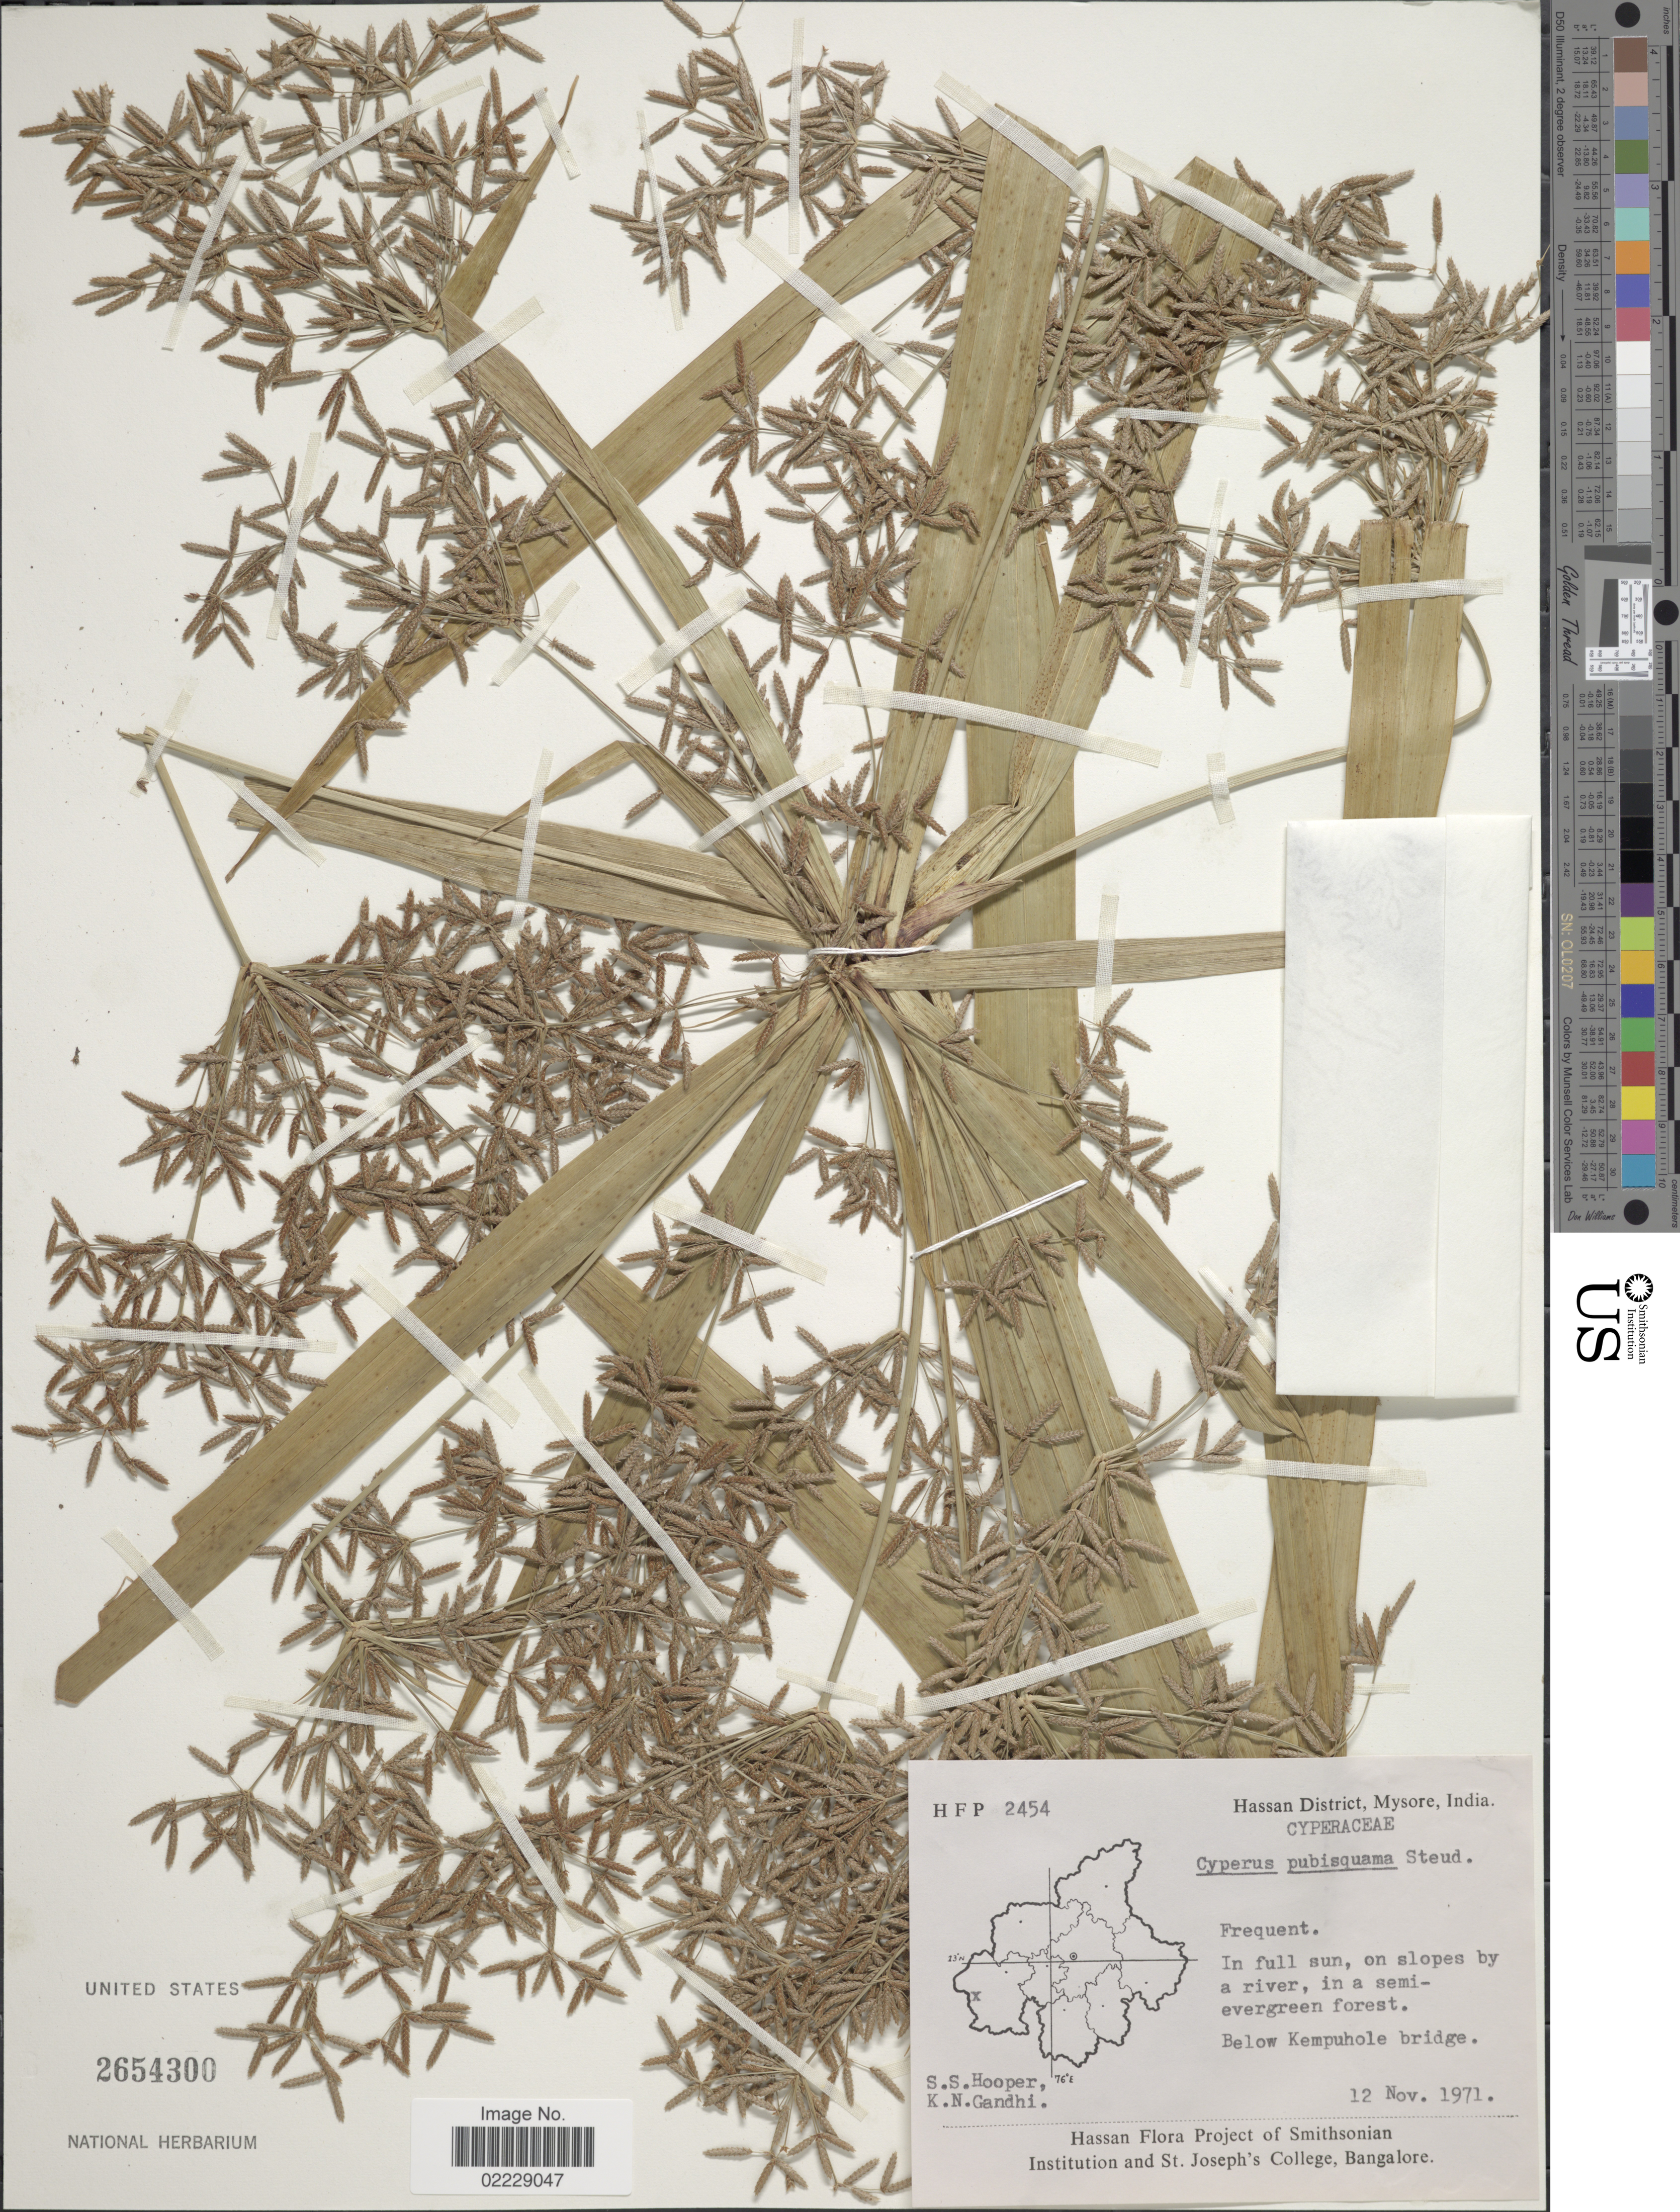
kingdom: Plantae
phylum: Tracheophyta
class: Liliopsida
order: Poales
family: Cyperaceae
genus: Cyperus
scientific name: Cyperus diffusus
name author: Vahl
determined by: Strong, Mark T., (BOT), Smithsonian Institution - National Museum of Natural History (UNITED STATES)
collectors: S. S. Hooper & K. N. Gandhi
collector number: HFP2454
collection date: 1971-11-12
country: India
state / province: Karnataka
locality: Hassan District, Mysore. Below Kempuhole bridge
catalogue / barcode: US 2654300